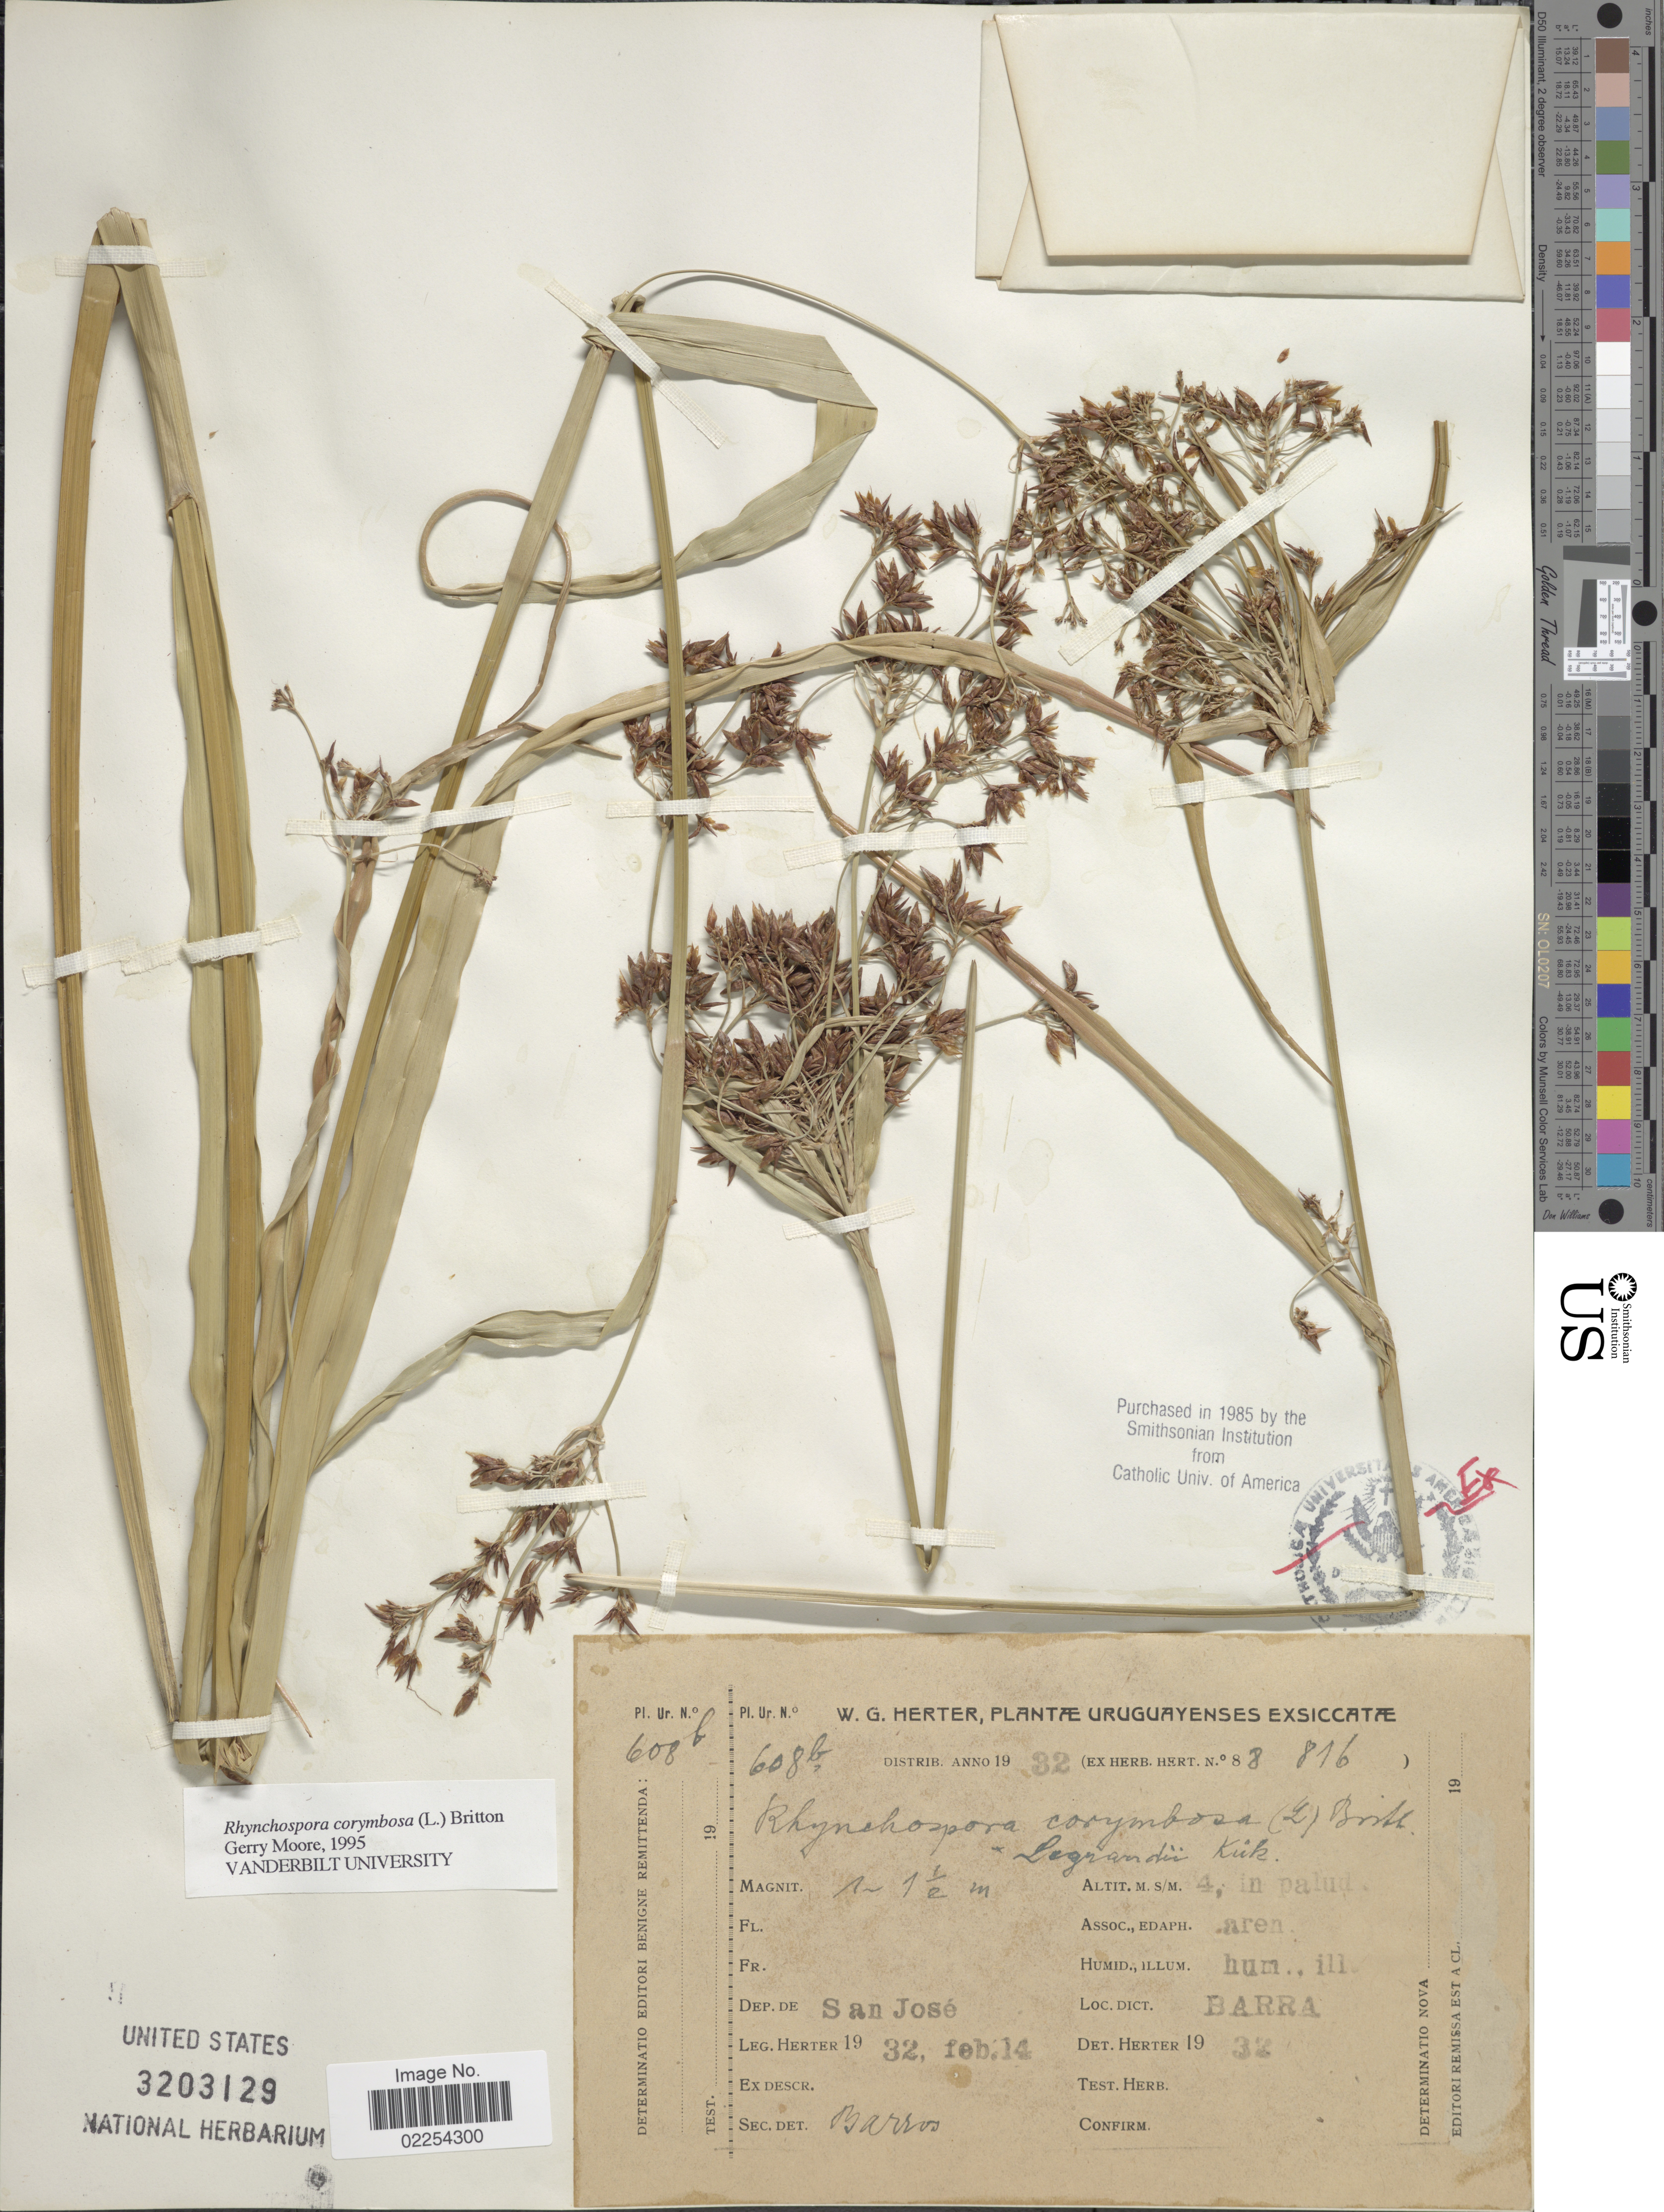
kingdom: Plantae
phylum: Tracheophyta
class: Liliopsida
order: Poales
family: Cyperaceae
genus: Rhynchospora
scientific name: Rhynchospora corymbosa var. legrandii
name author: (Kük. ex Barros) Guagl.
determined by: Weber, P., (ICN), Universidade Federal do Rio Grande do Sul (BRAZIL)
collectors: W. G. Herter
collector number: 608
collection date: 1932-02-14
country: Uruguay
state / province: San Jose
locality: Dep. de San Jose, Barra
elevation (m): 4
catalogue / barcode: US 3203129